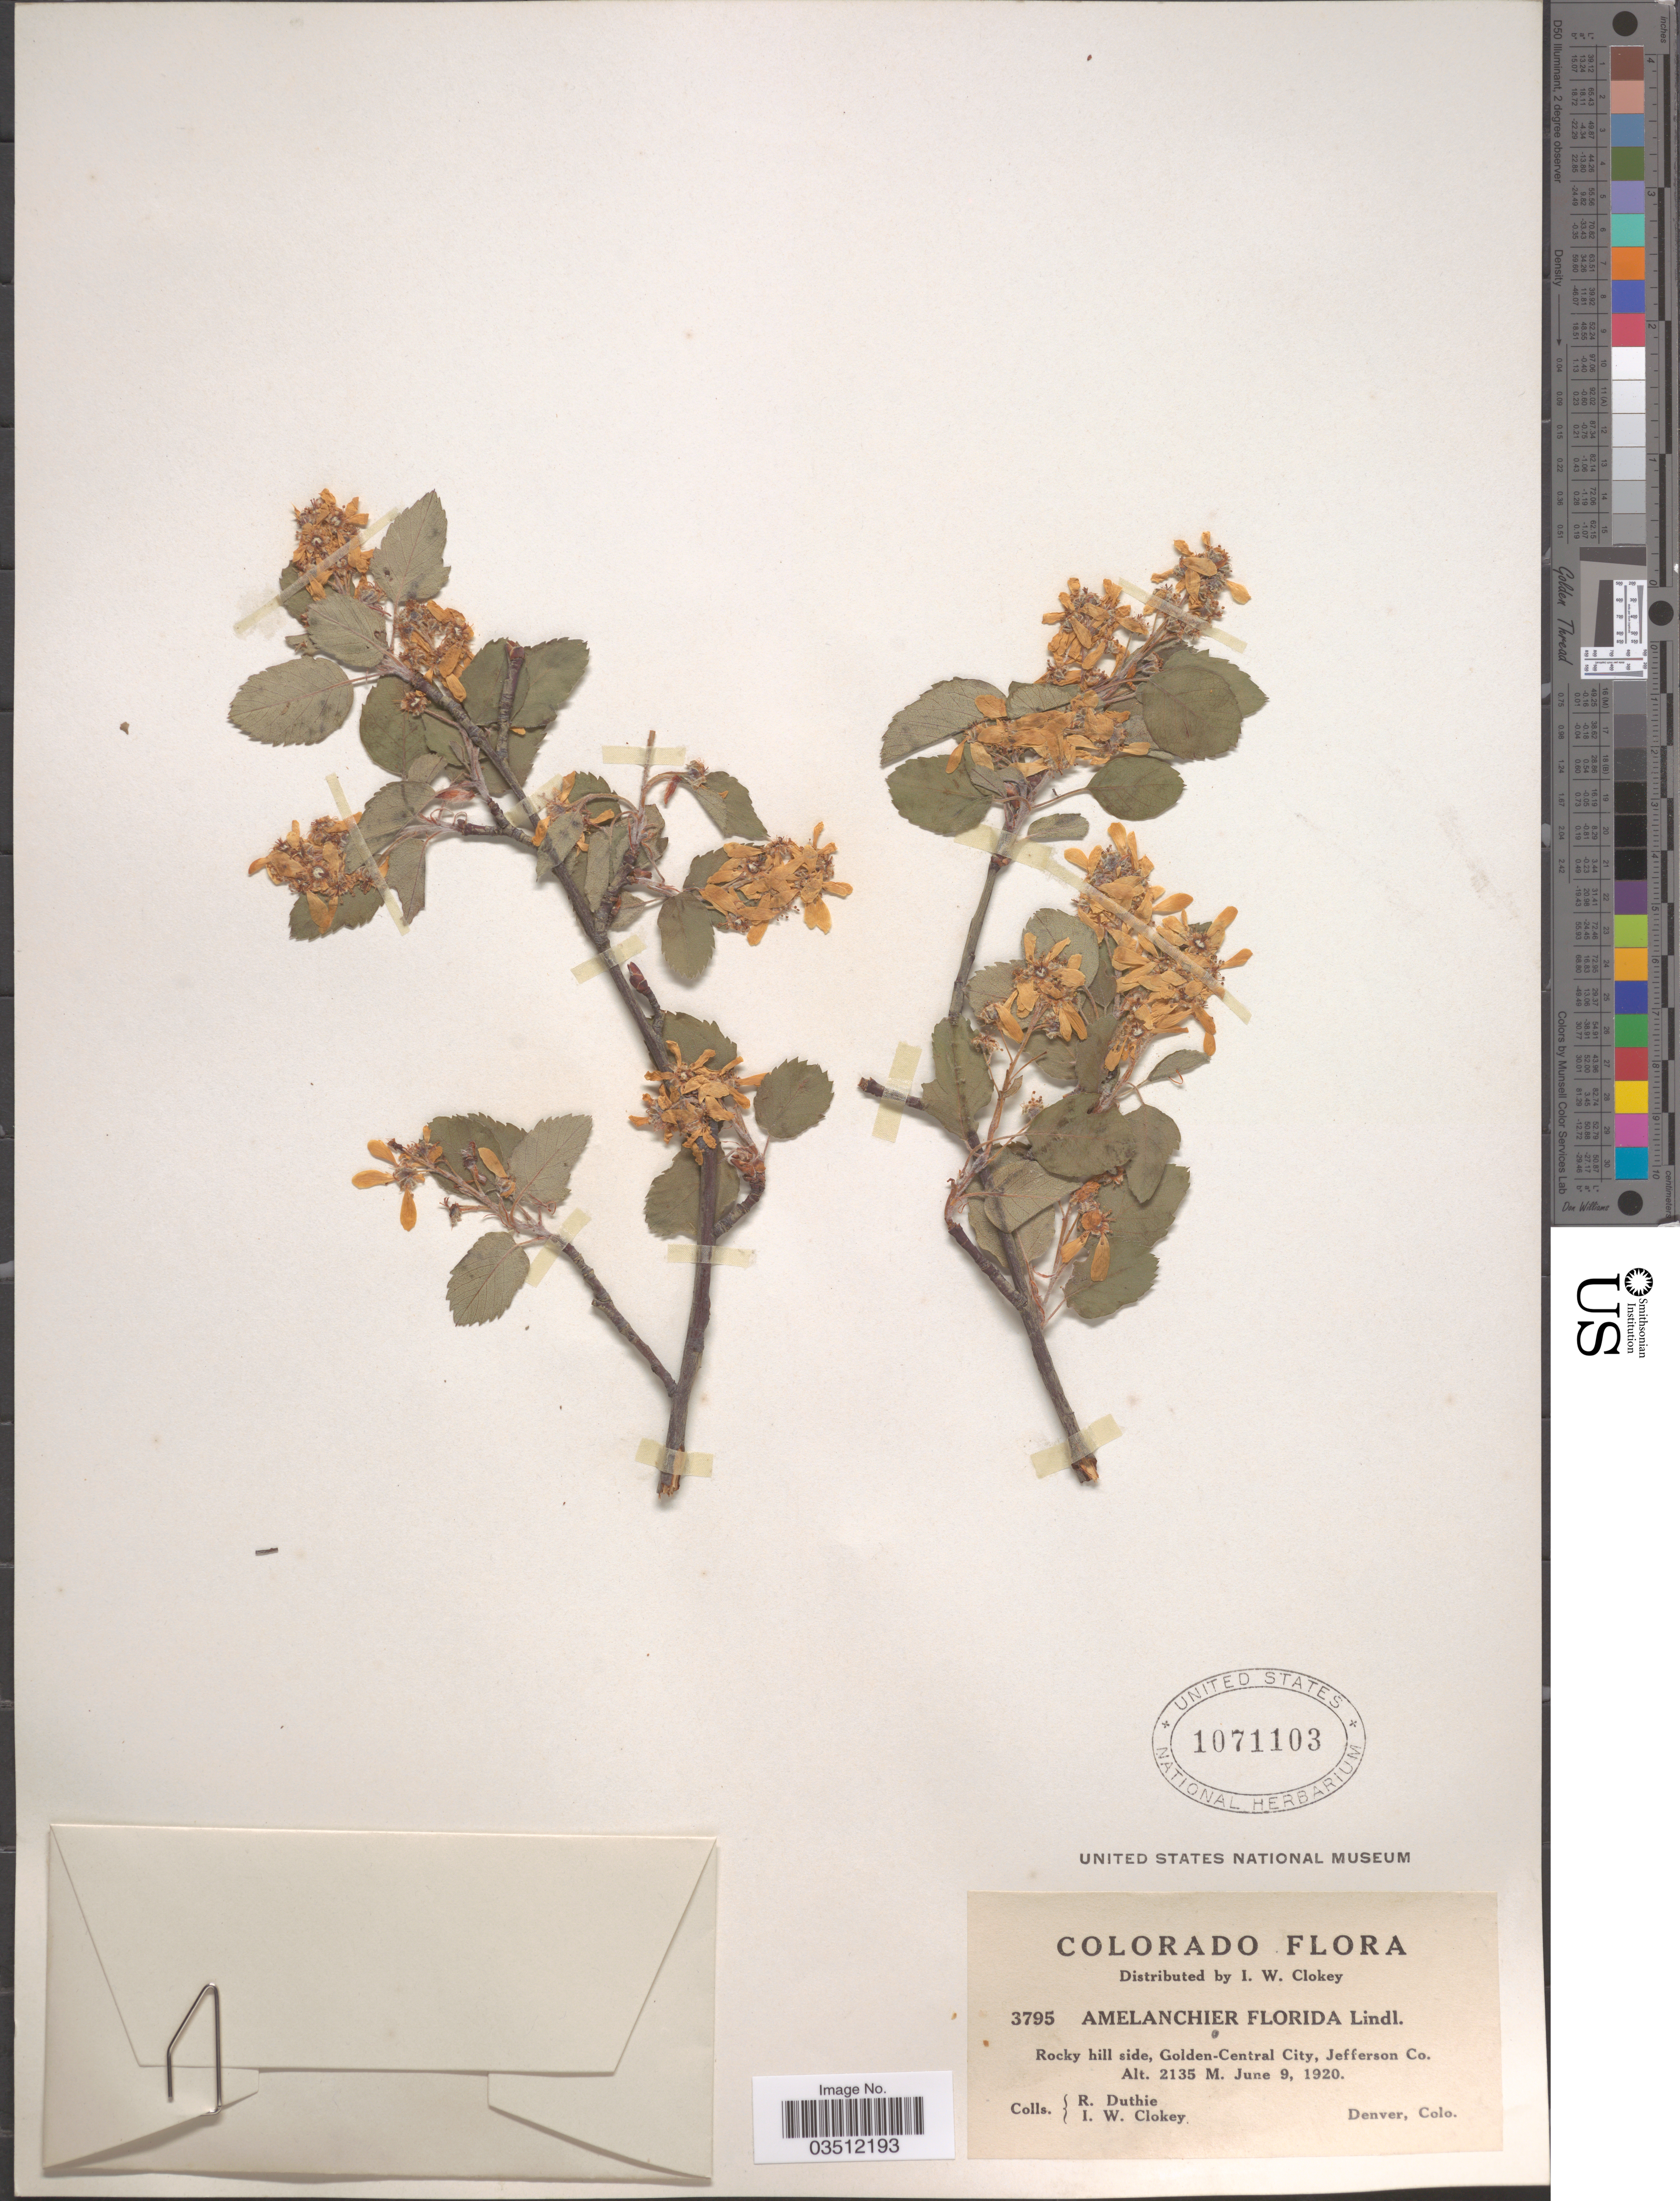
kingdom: Plantae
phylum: Tracheophyta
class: Magnoliopsida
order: Rosales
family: Rosaceae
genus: Amelanchier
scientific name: Amelanchier florida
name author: Lindl.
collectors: R. Duthie & I. W. Clokey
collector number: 3795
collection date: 1920-06-09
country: United States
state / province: Colorado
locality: Golden-Central City, Jefferson Co.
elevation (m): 2135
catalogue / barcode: US 1071103